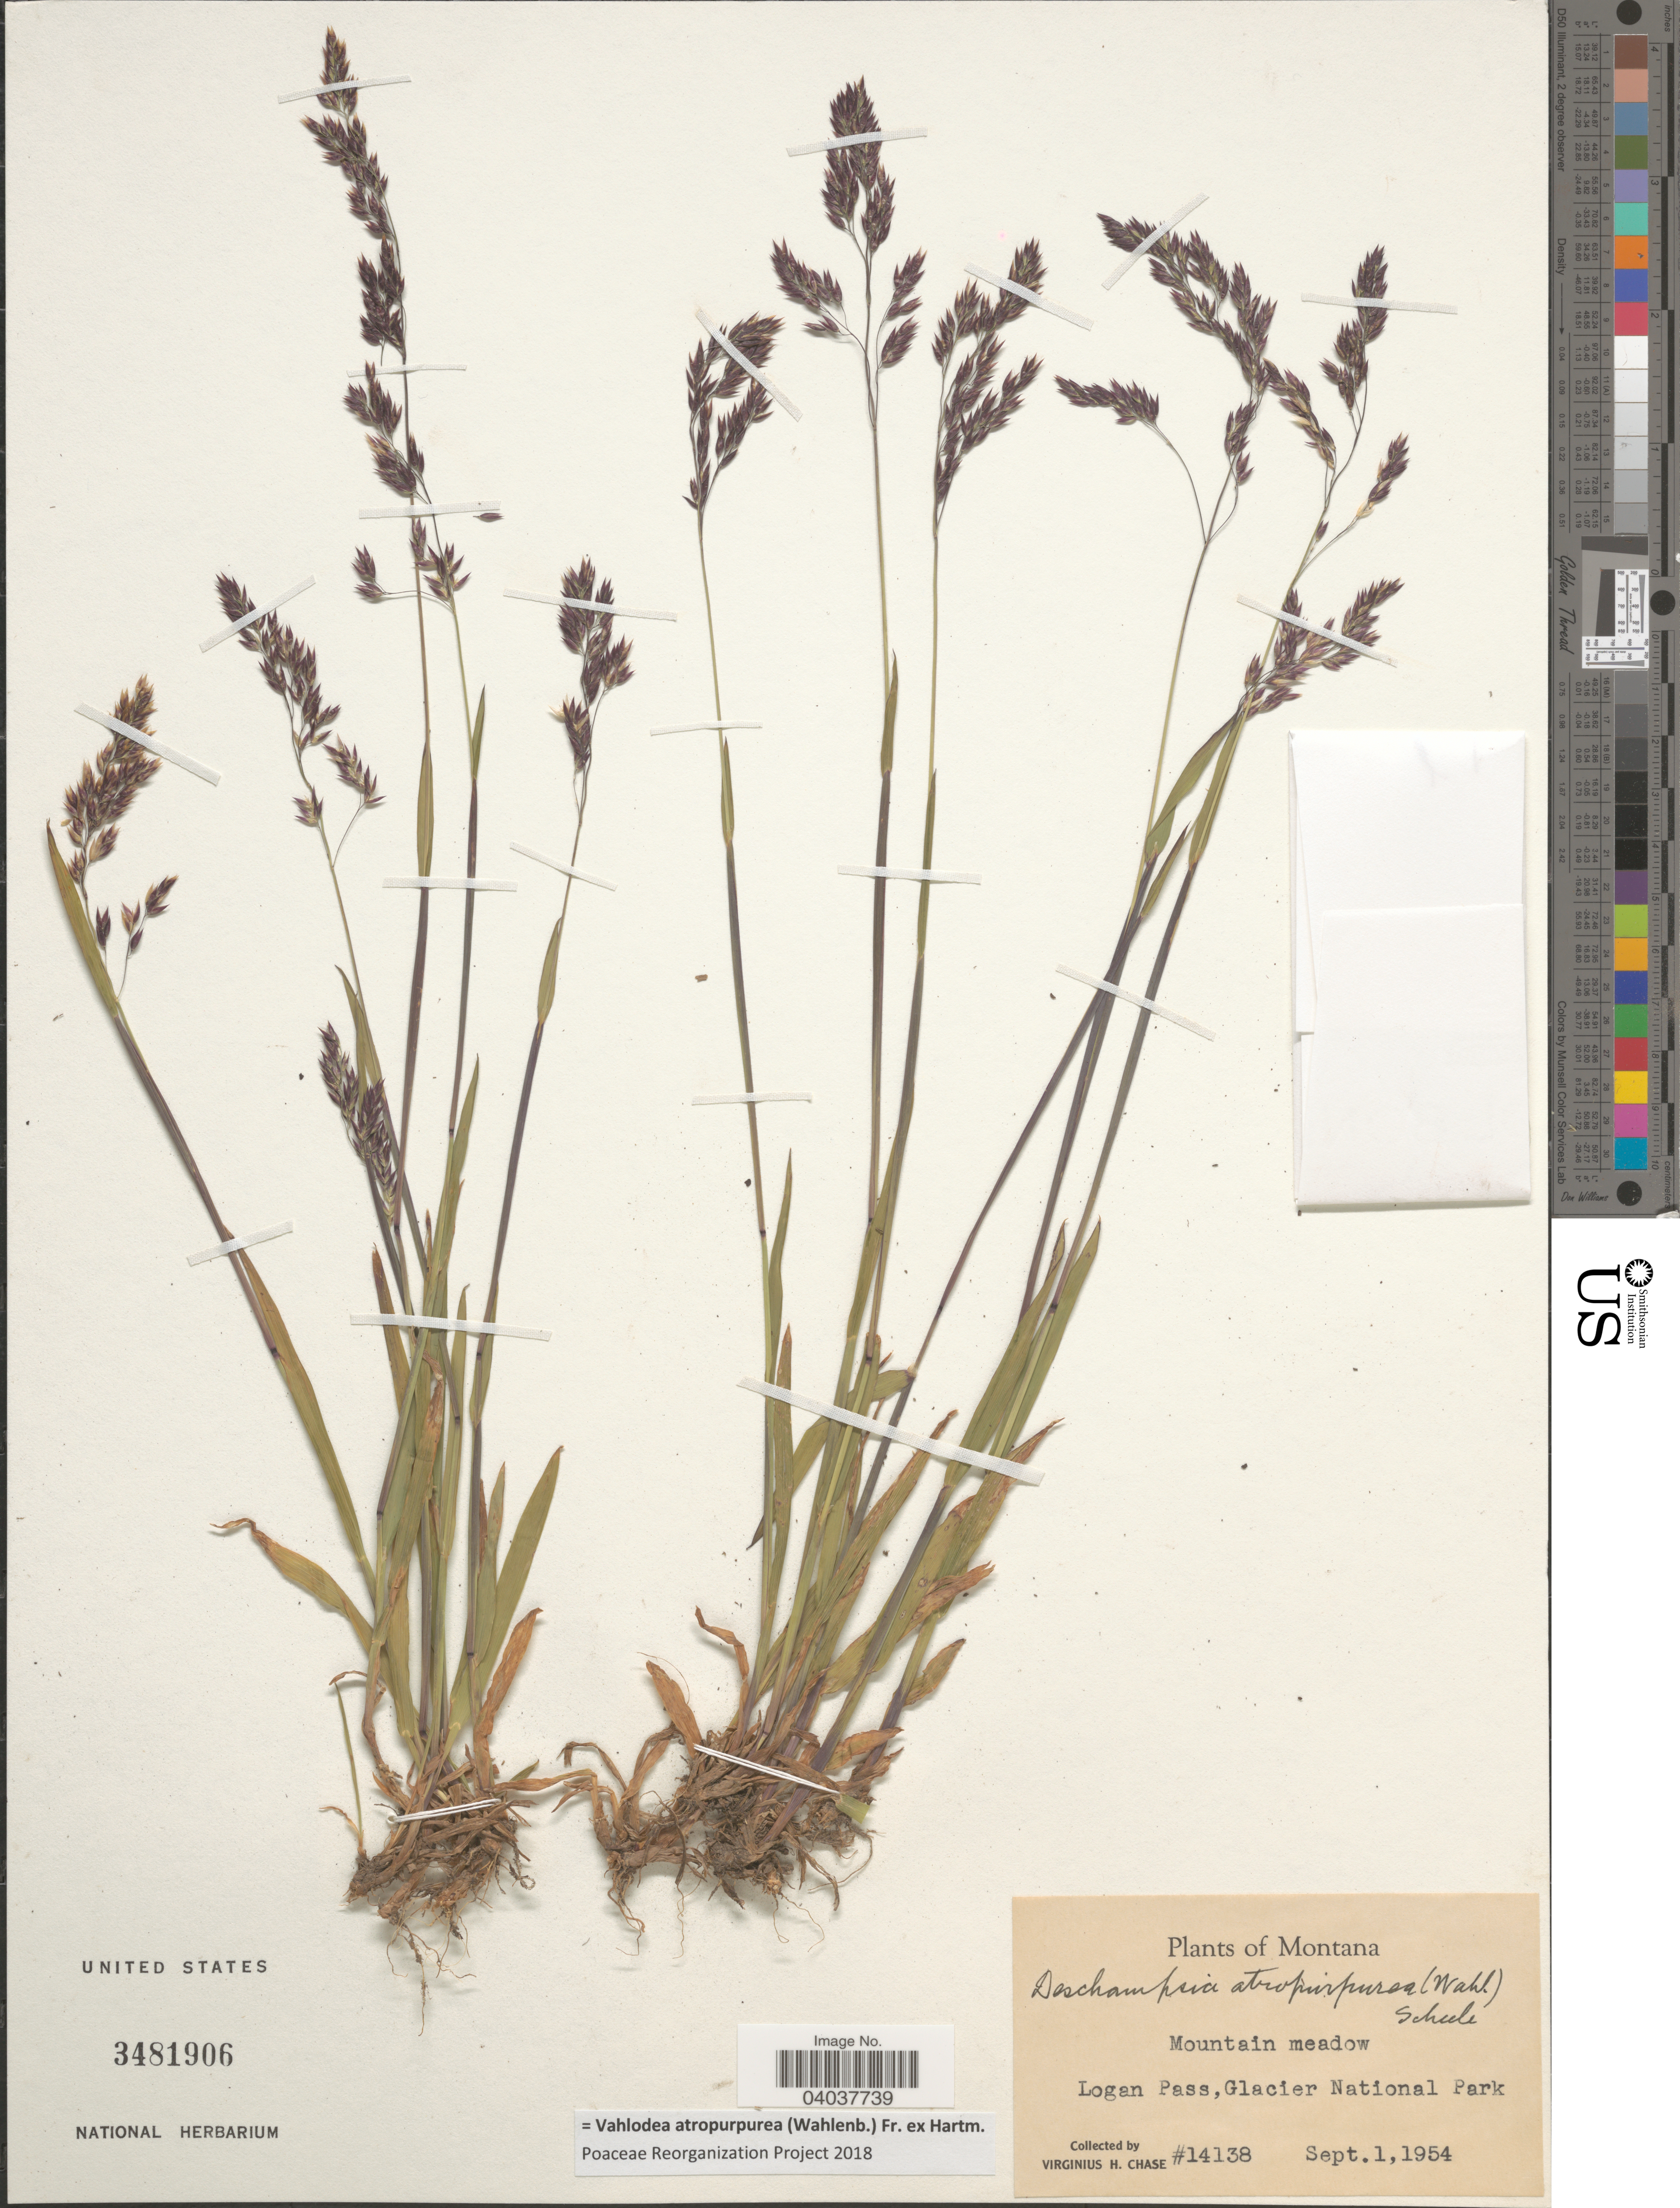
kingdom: Plantae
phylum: Tracheophyta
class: Liliopsida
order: Poales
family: Poaceae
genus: Vahlodea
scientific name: Vahlodea atropurpurea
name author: (Wahlenb.) Fr. ex Hartm.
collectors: V. H. Chase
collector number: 14138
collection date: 1954-09-01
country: United States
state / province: Montana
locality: Logan Pass, Glacier National Park.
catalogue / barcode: US 3481906